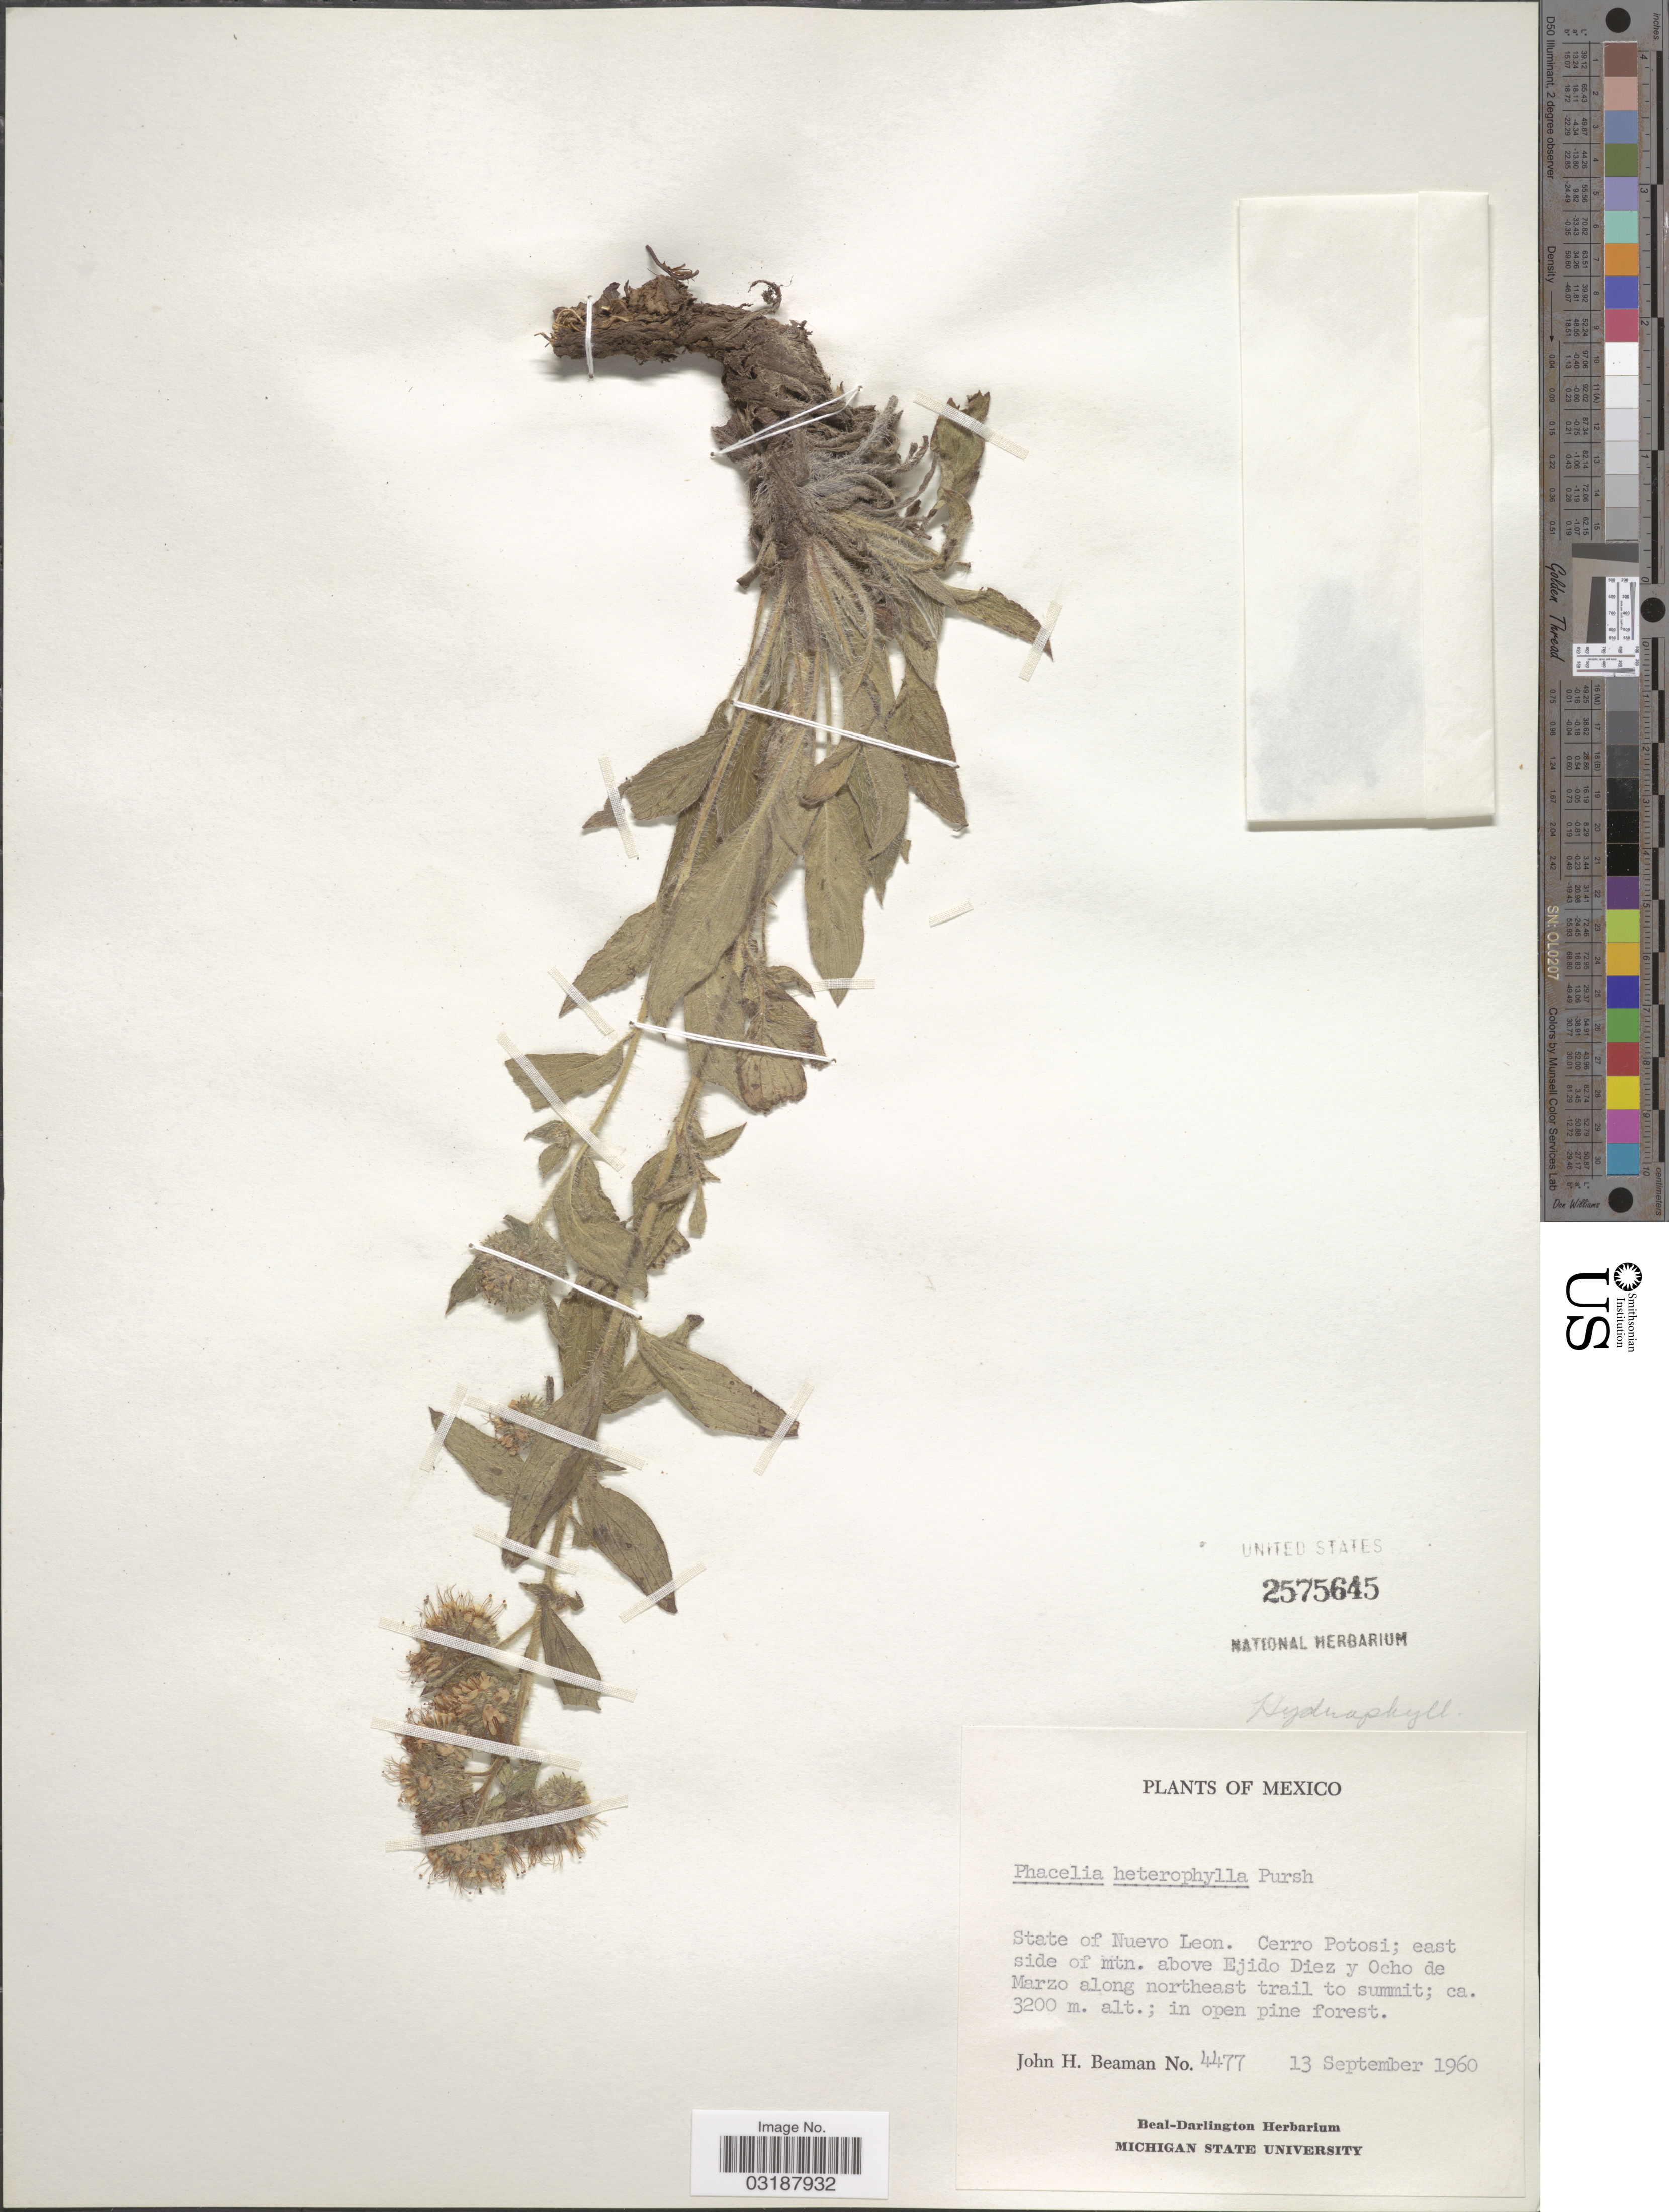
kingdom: Plantae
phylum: Tracheophyta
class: Magnoliopsida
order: Boraginales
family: Hydrophyllaceae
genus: Phacelia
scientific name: Phacelia heterophylla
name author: Pursh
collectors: J. H. Beaman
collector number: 4477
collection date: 1960-09-13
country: Mexico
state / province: Nuevo León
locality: Cerro Potosi; east side of mtn. above Ejido Diez y Ocho de Marzo along northeast trail to summit.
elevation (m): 3200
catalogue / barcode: US 2575645